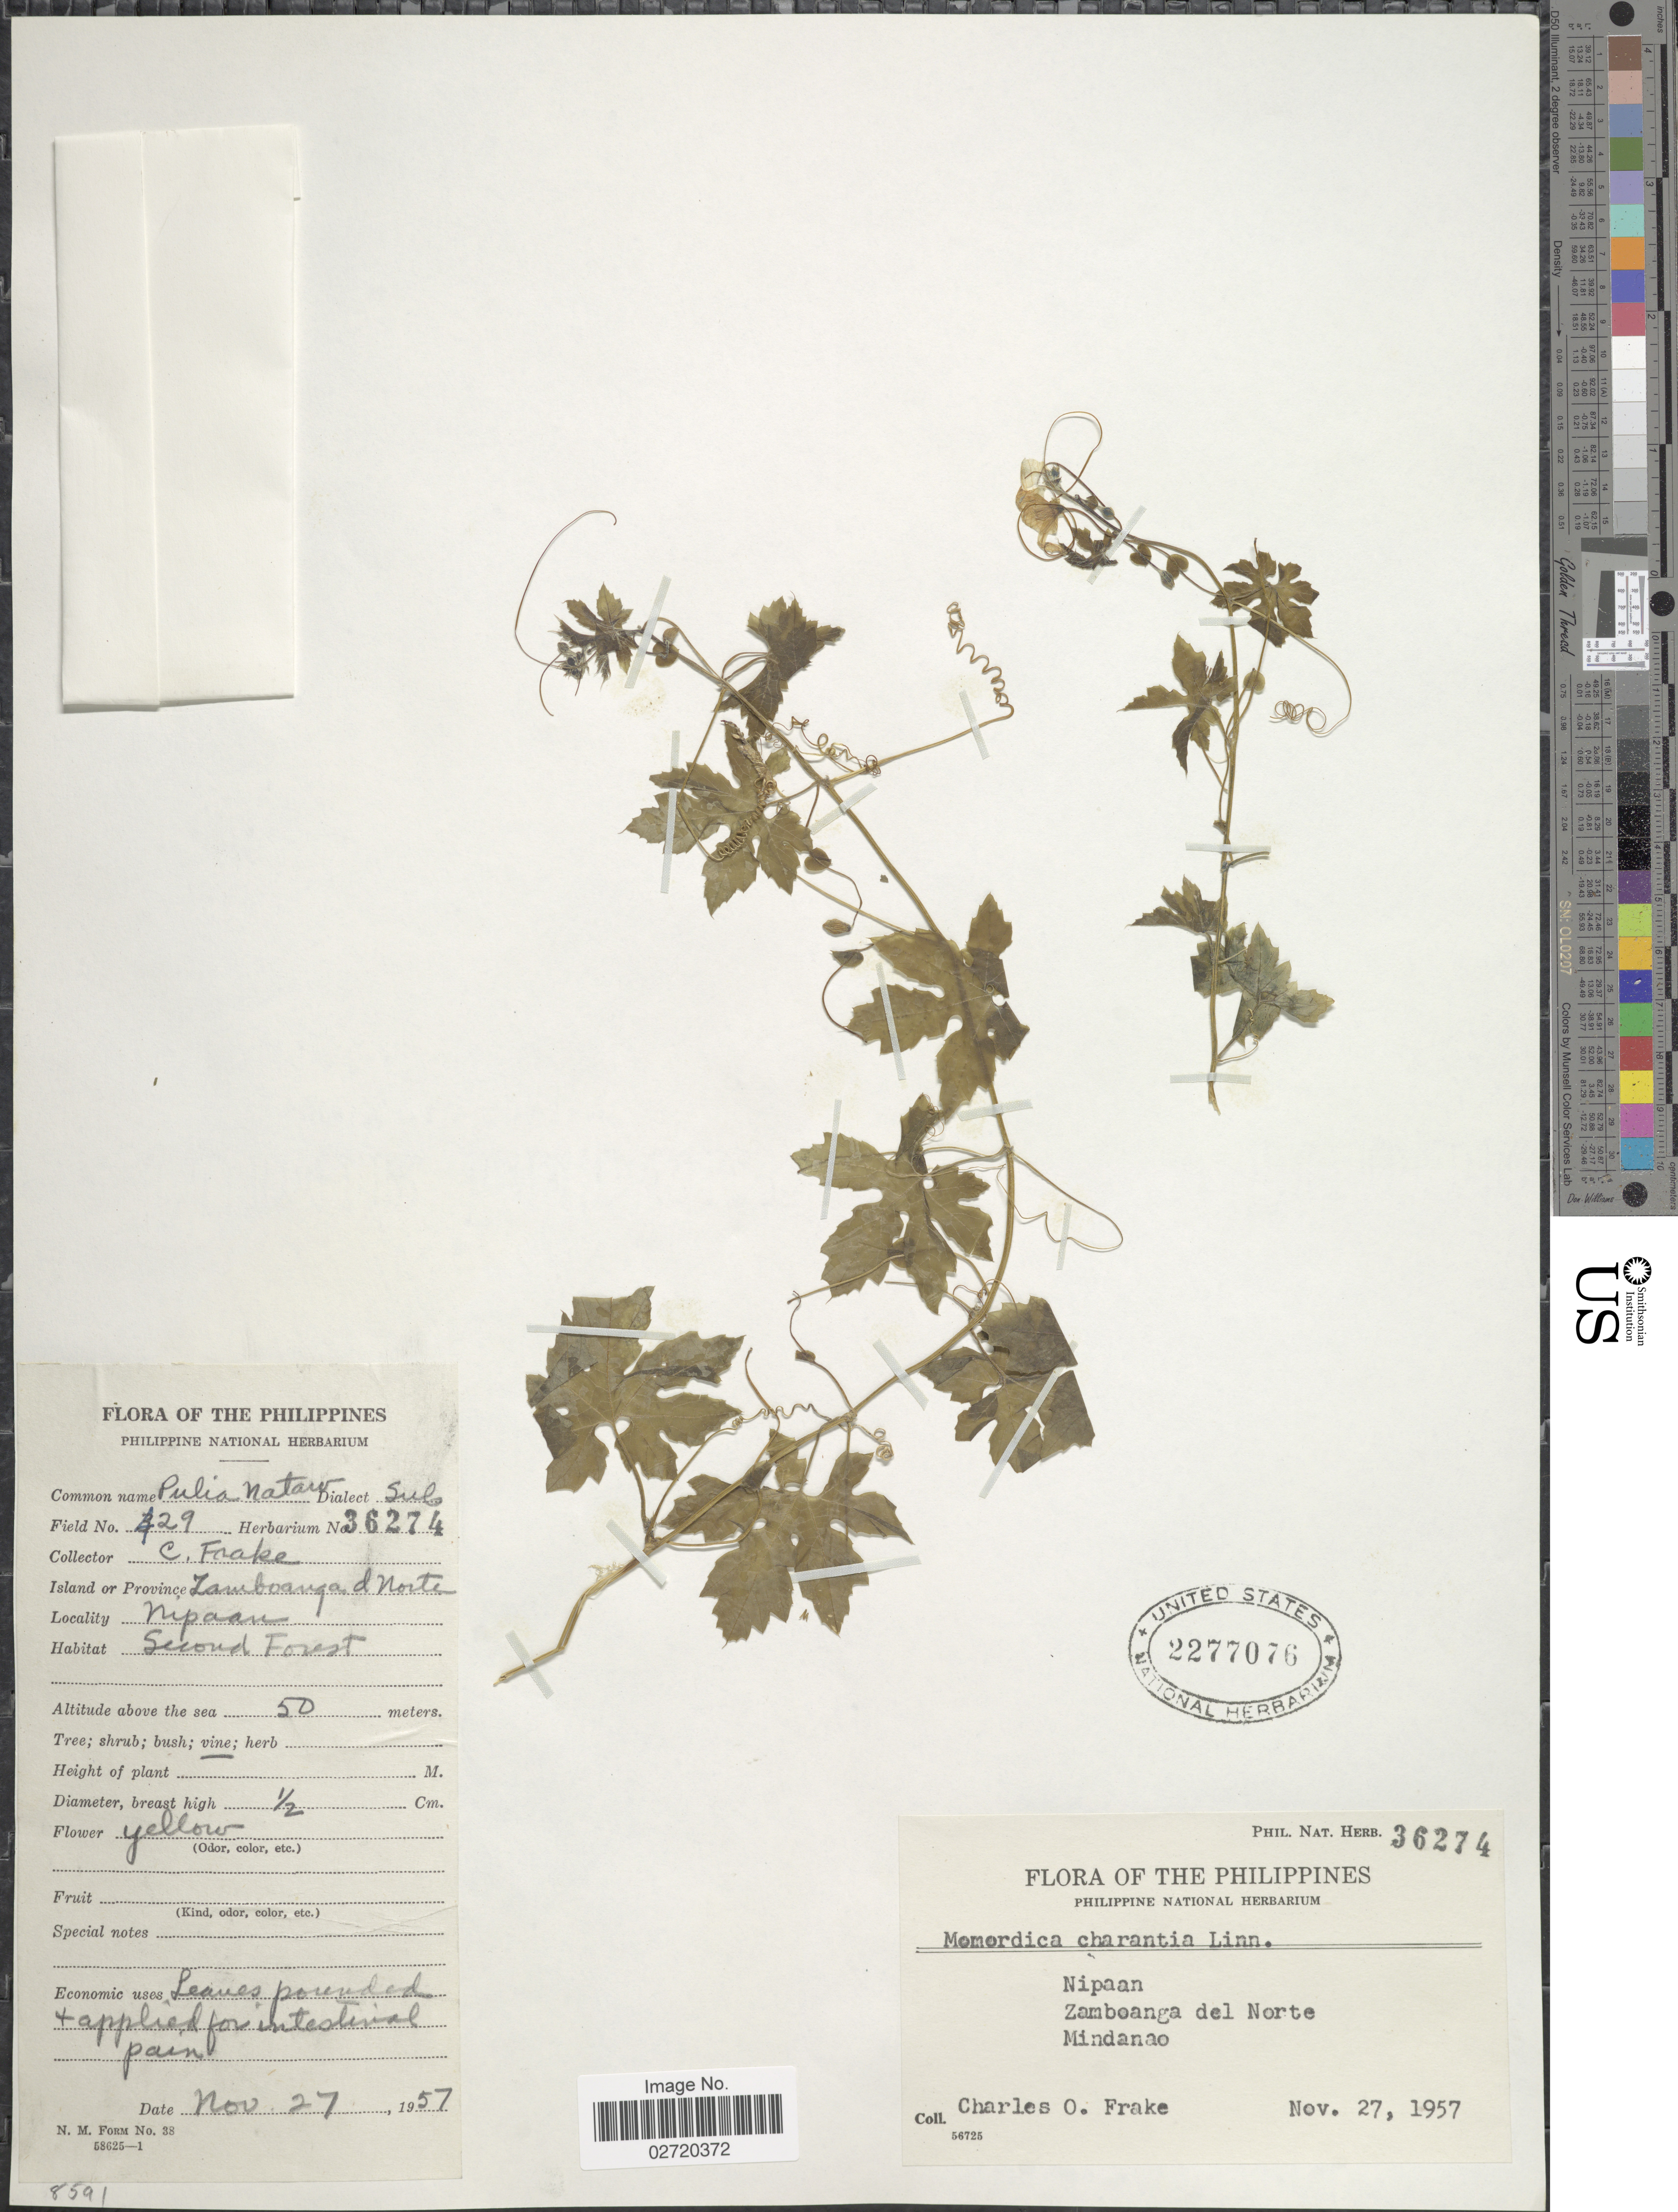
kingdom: Plantae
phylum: Tracheophyta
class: Magnoliopsida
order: Cucurbitales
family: Cucurbitaceae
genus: Momordica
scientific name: Momordica charantia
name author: L.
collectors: C. O. Frake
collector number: Phil. Nat. Herb. 36274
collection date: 1957-11-27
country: Philippines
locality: Nipaan, Zamboanga del Norte, Mindanao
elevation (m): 50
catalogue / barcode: US 2277076